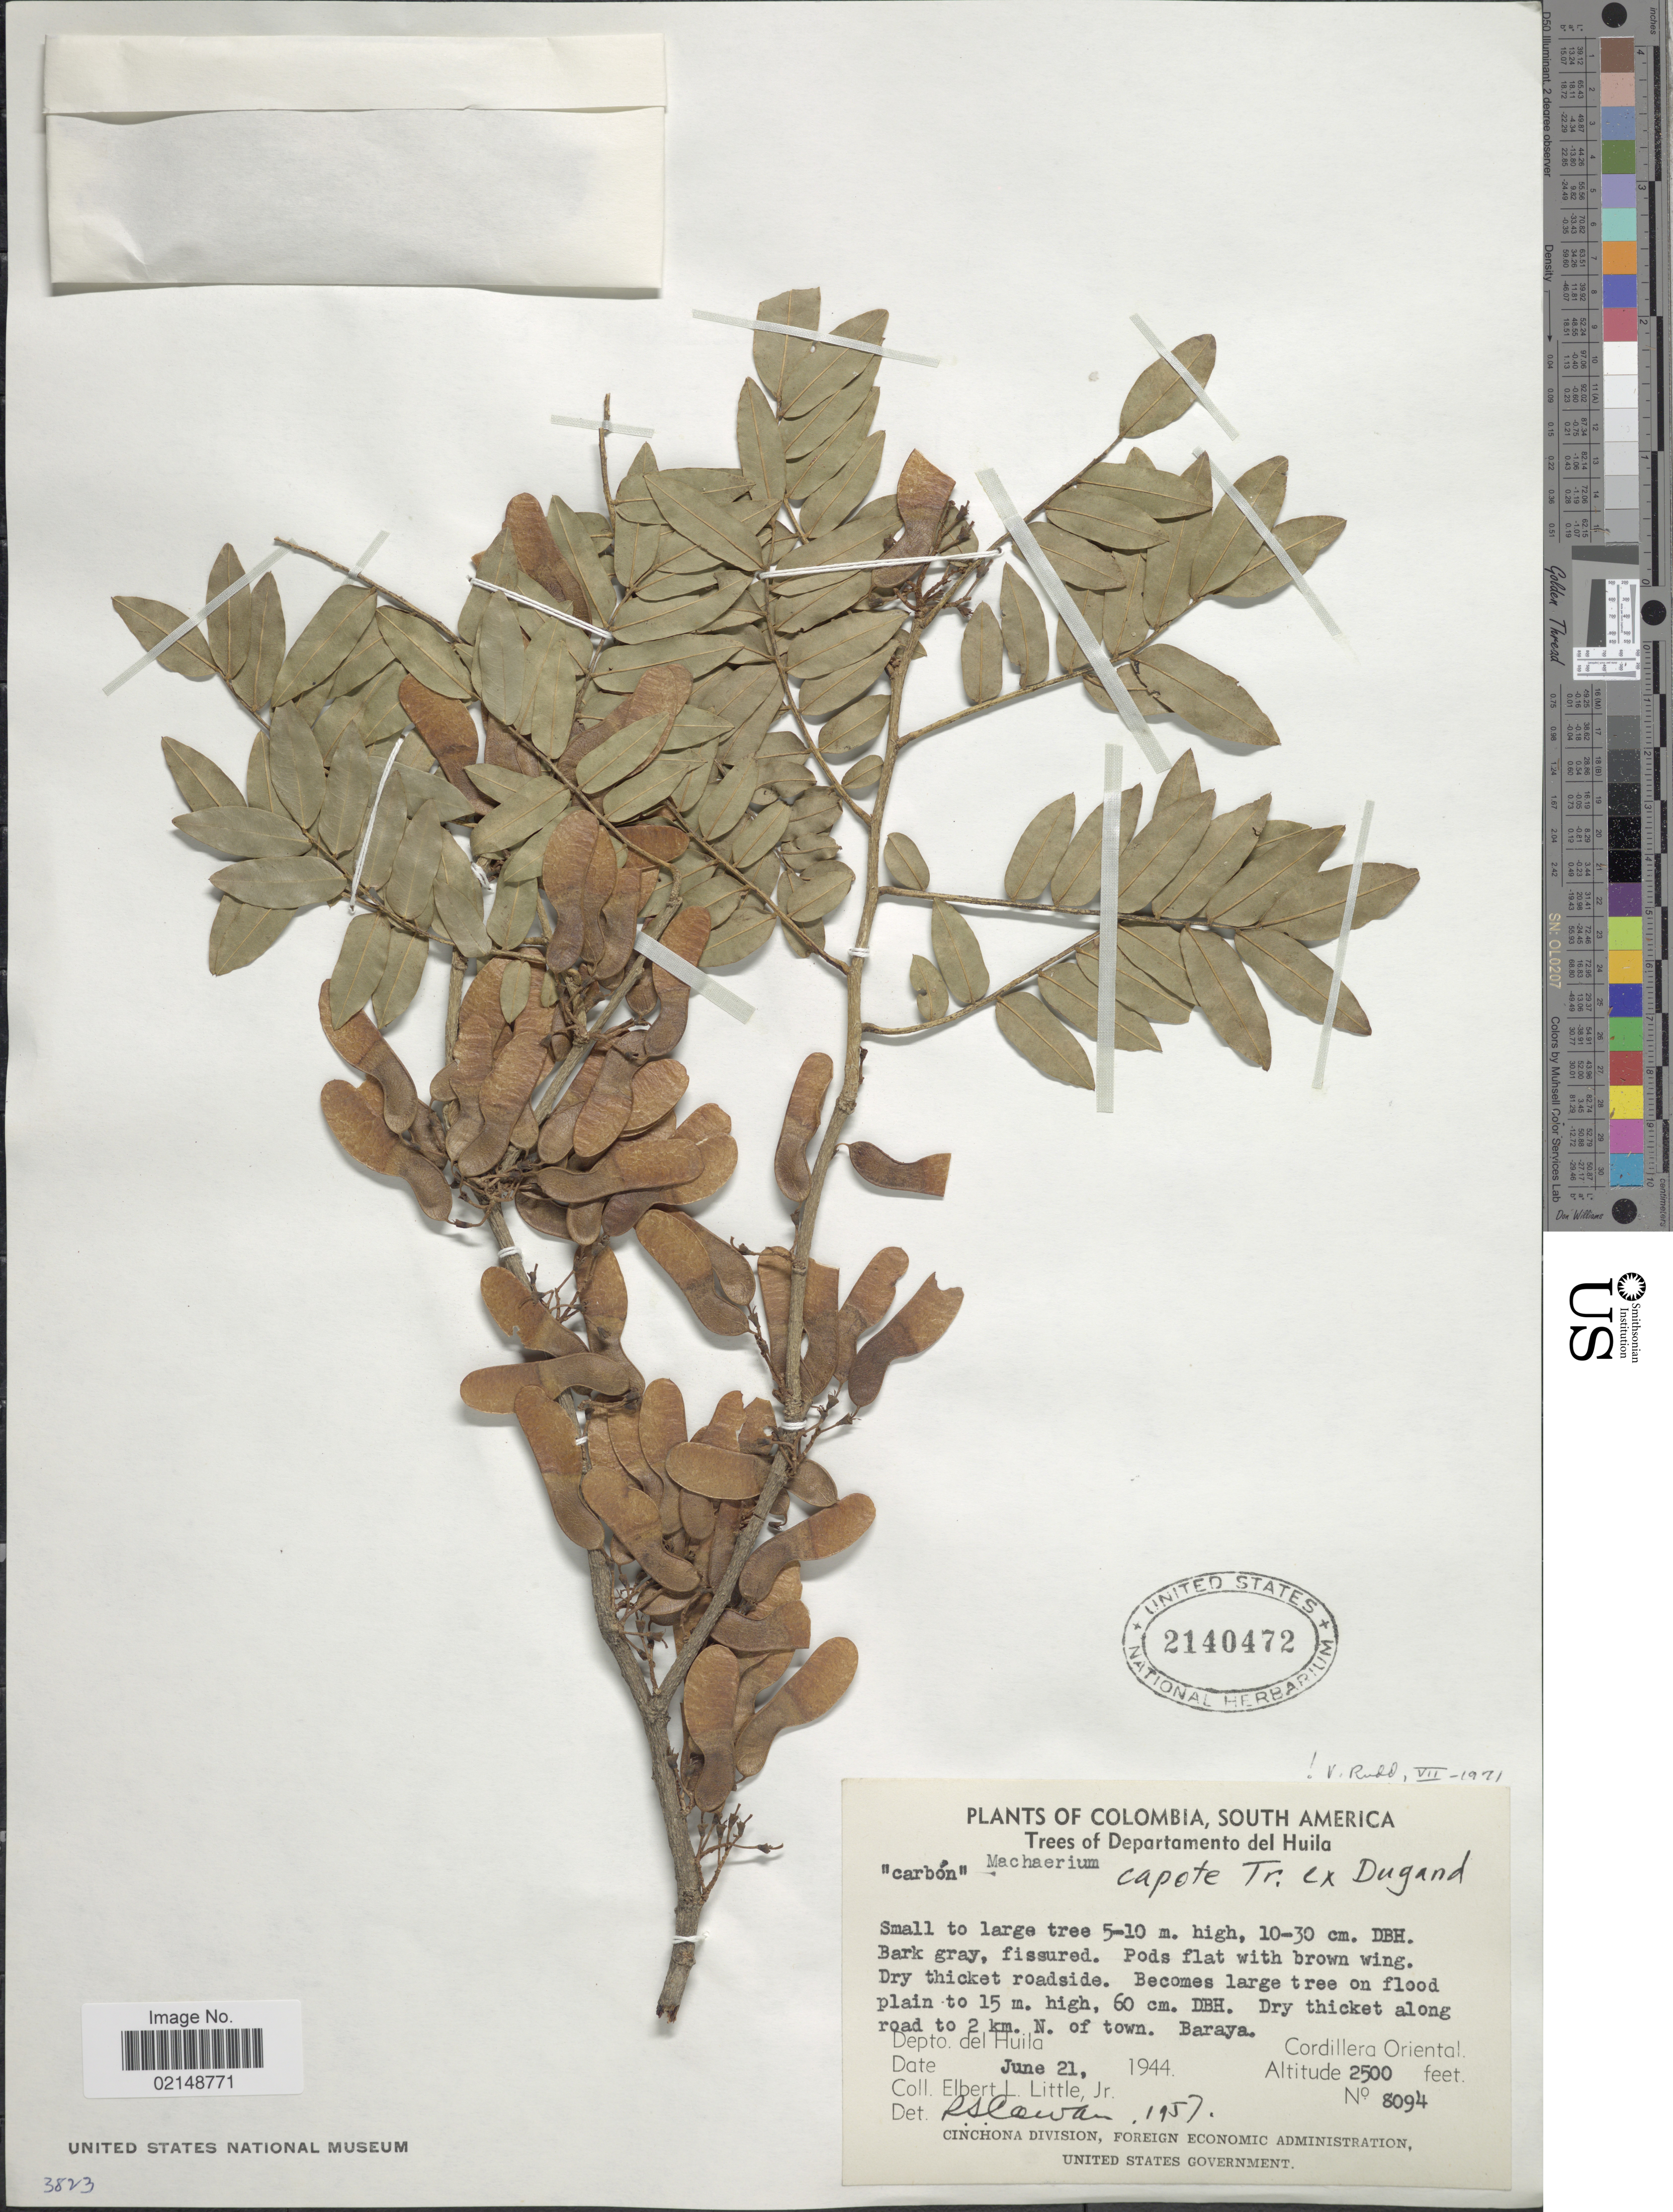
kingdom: Plantae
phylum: Tracheophyta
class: Magnoliopsida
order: Fabales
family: Fabaceae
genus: Machaerium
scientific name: Machaerium capote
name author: Triana ex Dugand G.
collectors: E. L. Little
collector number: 8094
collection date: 1944-06-21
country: Colombia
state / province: Huila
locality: Along road to 2 km N of town, Baraya, Cordillera Oriental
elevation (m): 762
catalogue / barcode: US 2140472